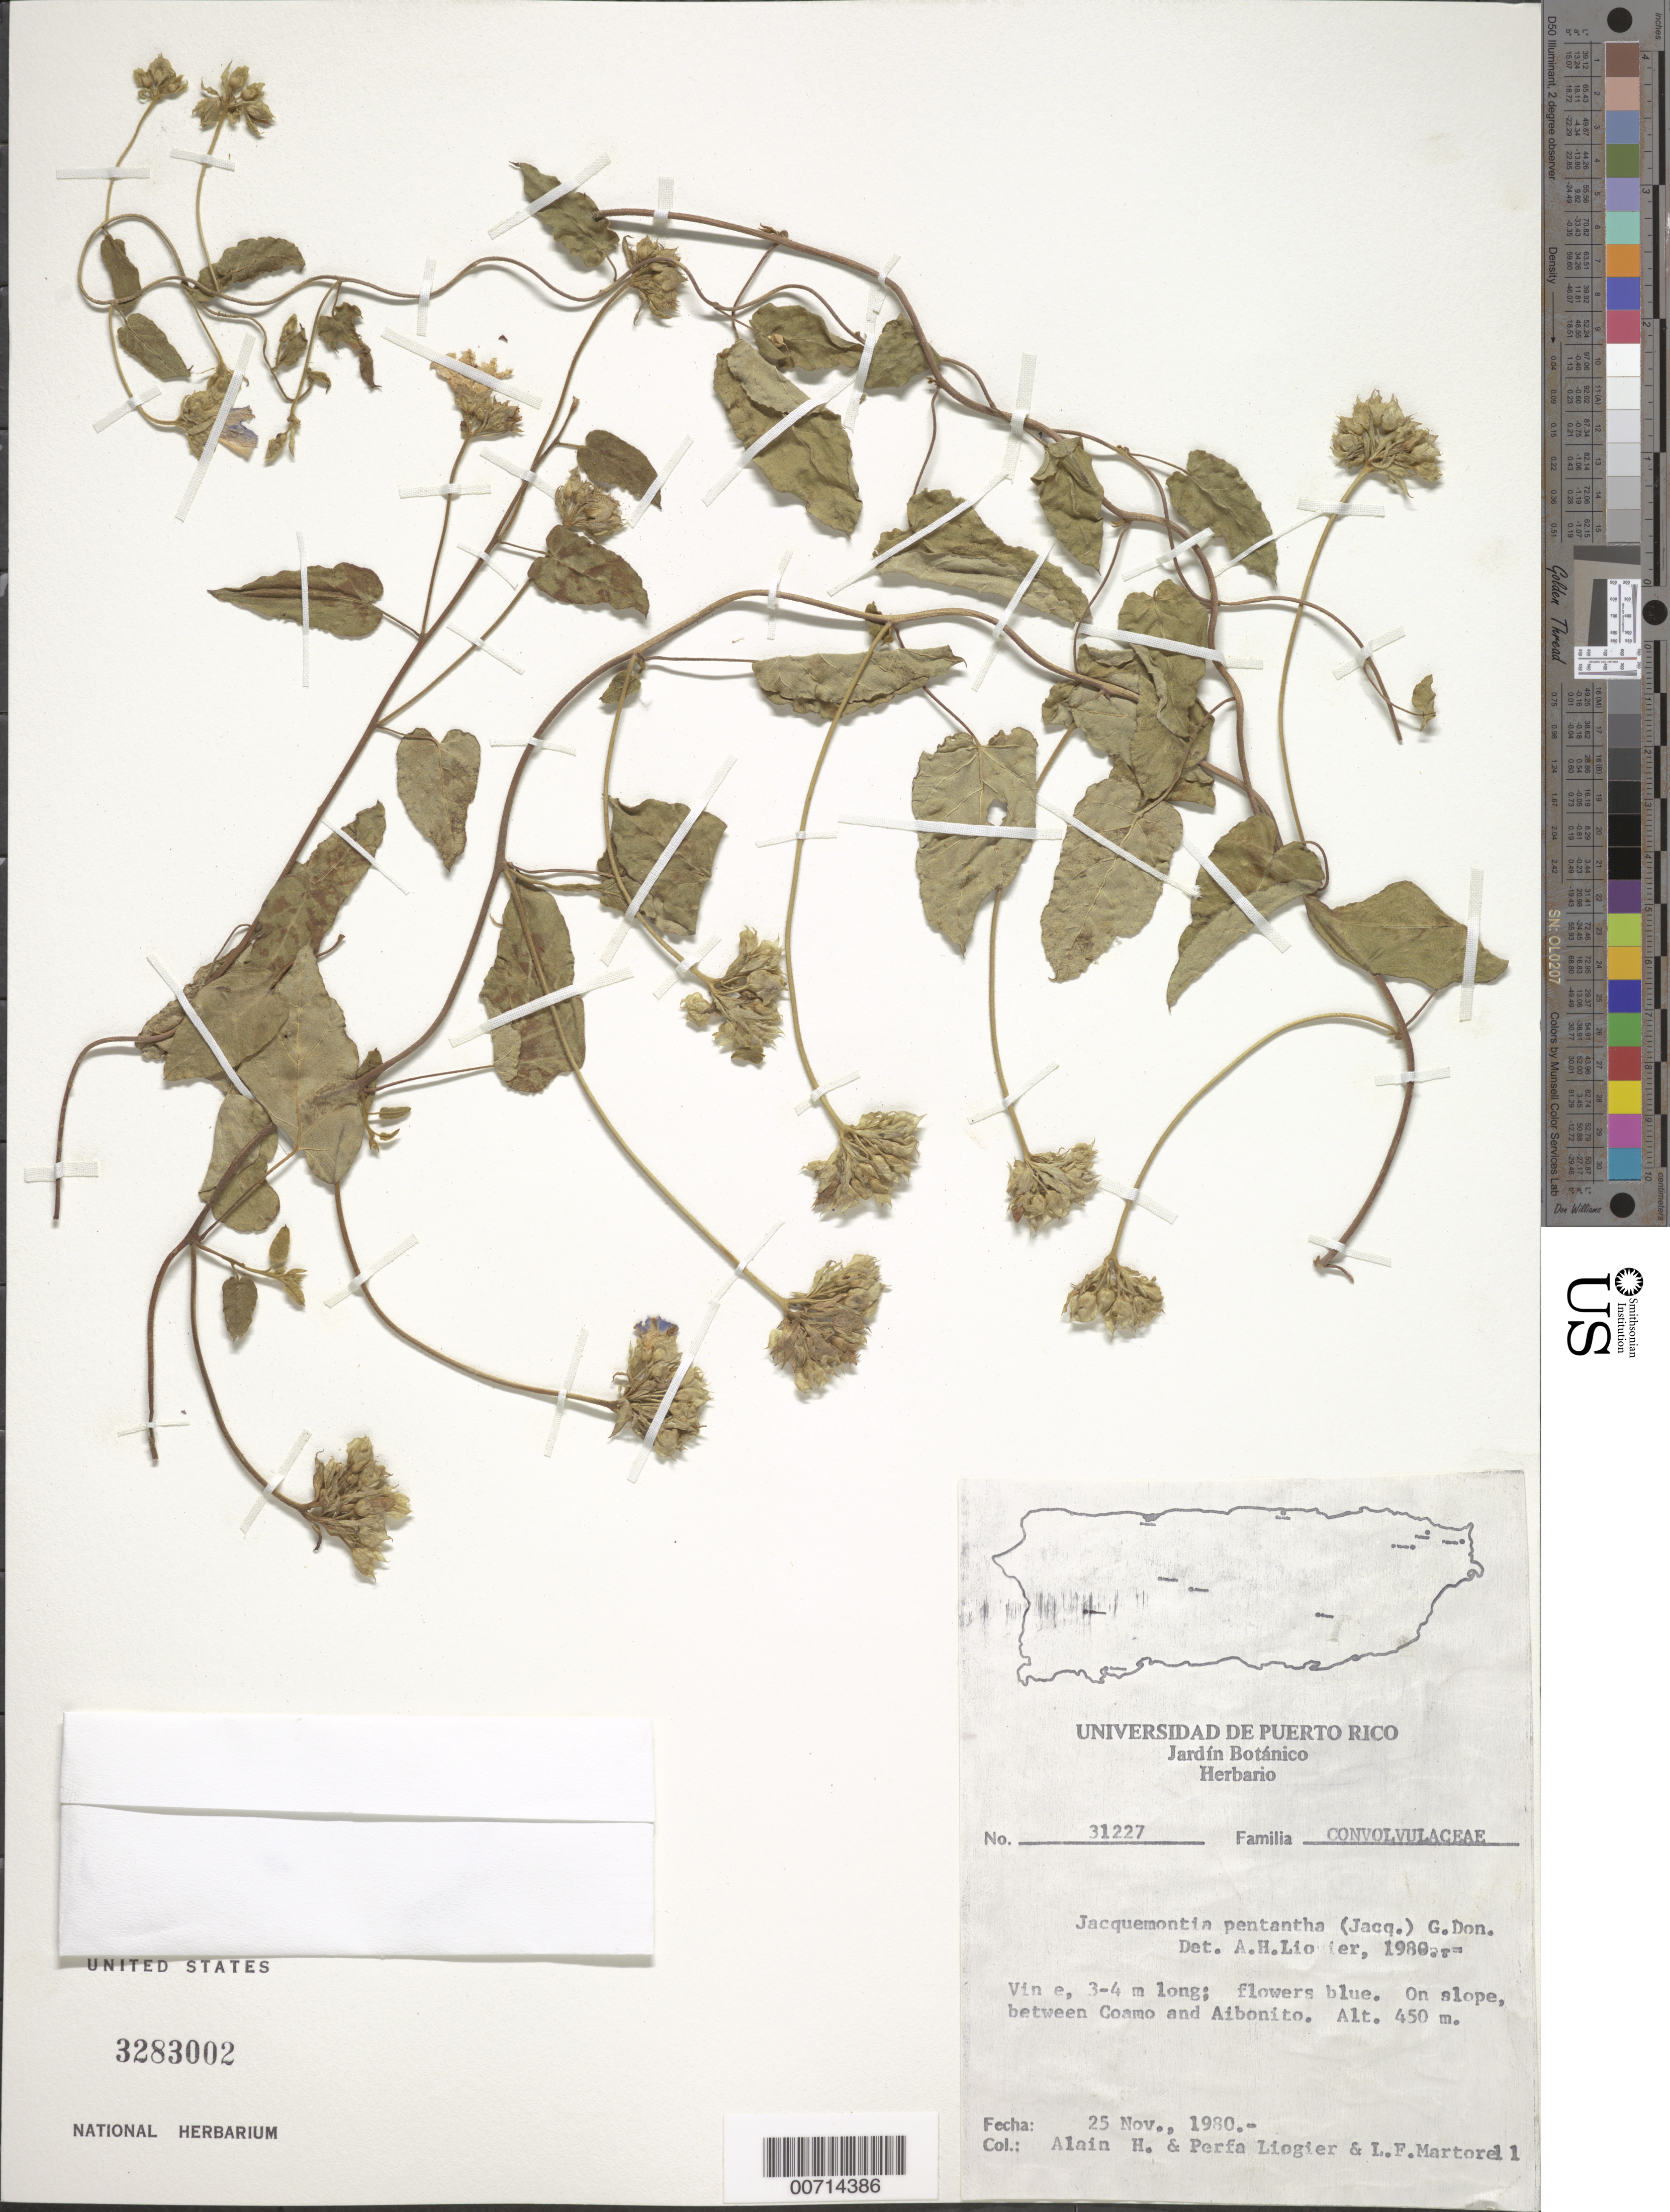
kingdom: Plantae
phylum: Tracheophyta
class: Magnoliopsida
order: Solanales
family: Convolvulaceae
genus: Jacquemontia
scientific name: Jacquemontia pentanthos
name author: (Jacq.) G. Don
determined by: Liogier, Alain H.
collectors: A. H. Liogier, M. P. Liogier & L. Martorell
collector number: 31227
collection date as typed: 25 Nov 1980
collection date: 1980-11-25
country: Puerto Rico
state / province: Coamo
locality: Coamo and Aibonito, btw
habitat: On slope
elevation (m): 450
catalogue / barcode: US 3283002